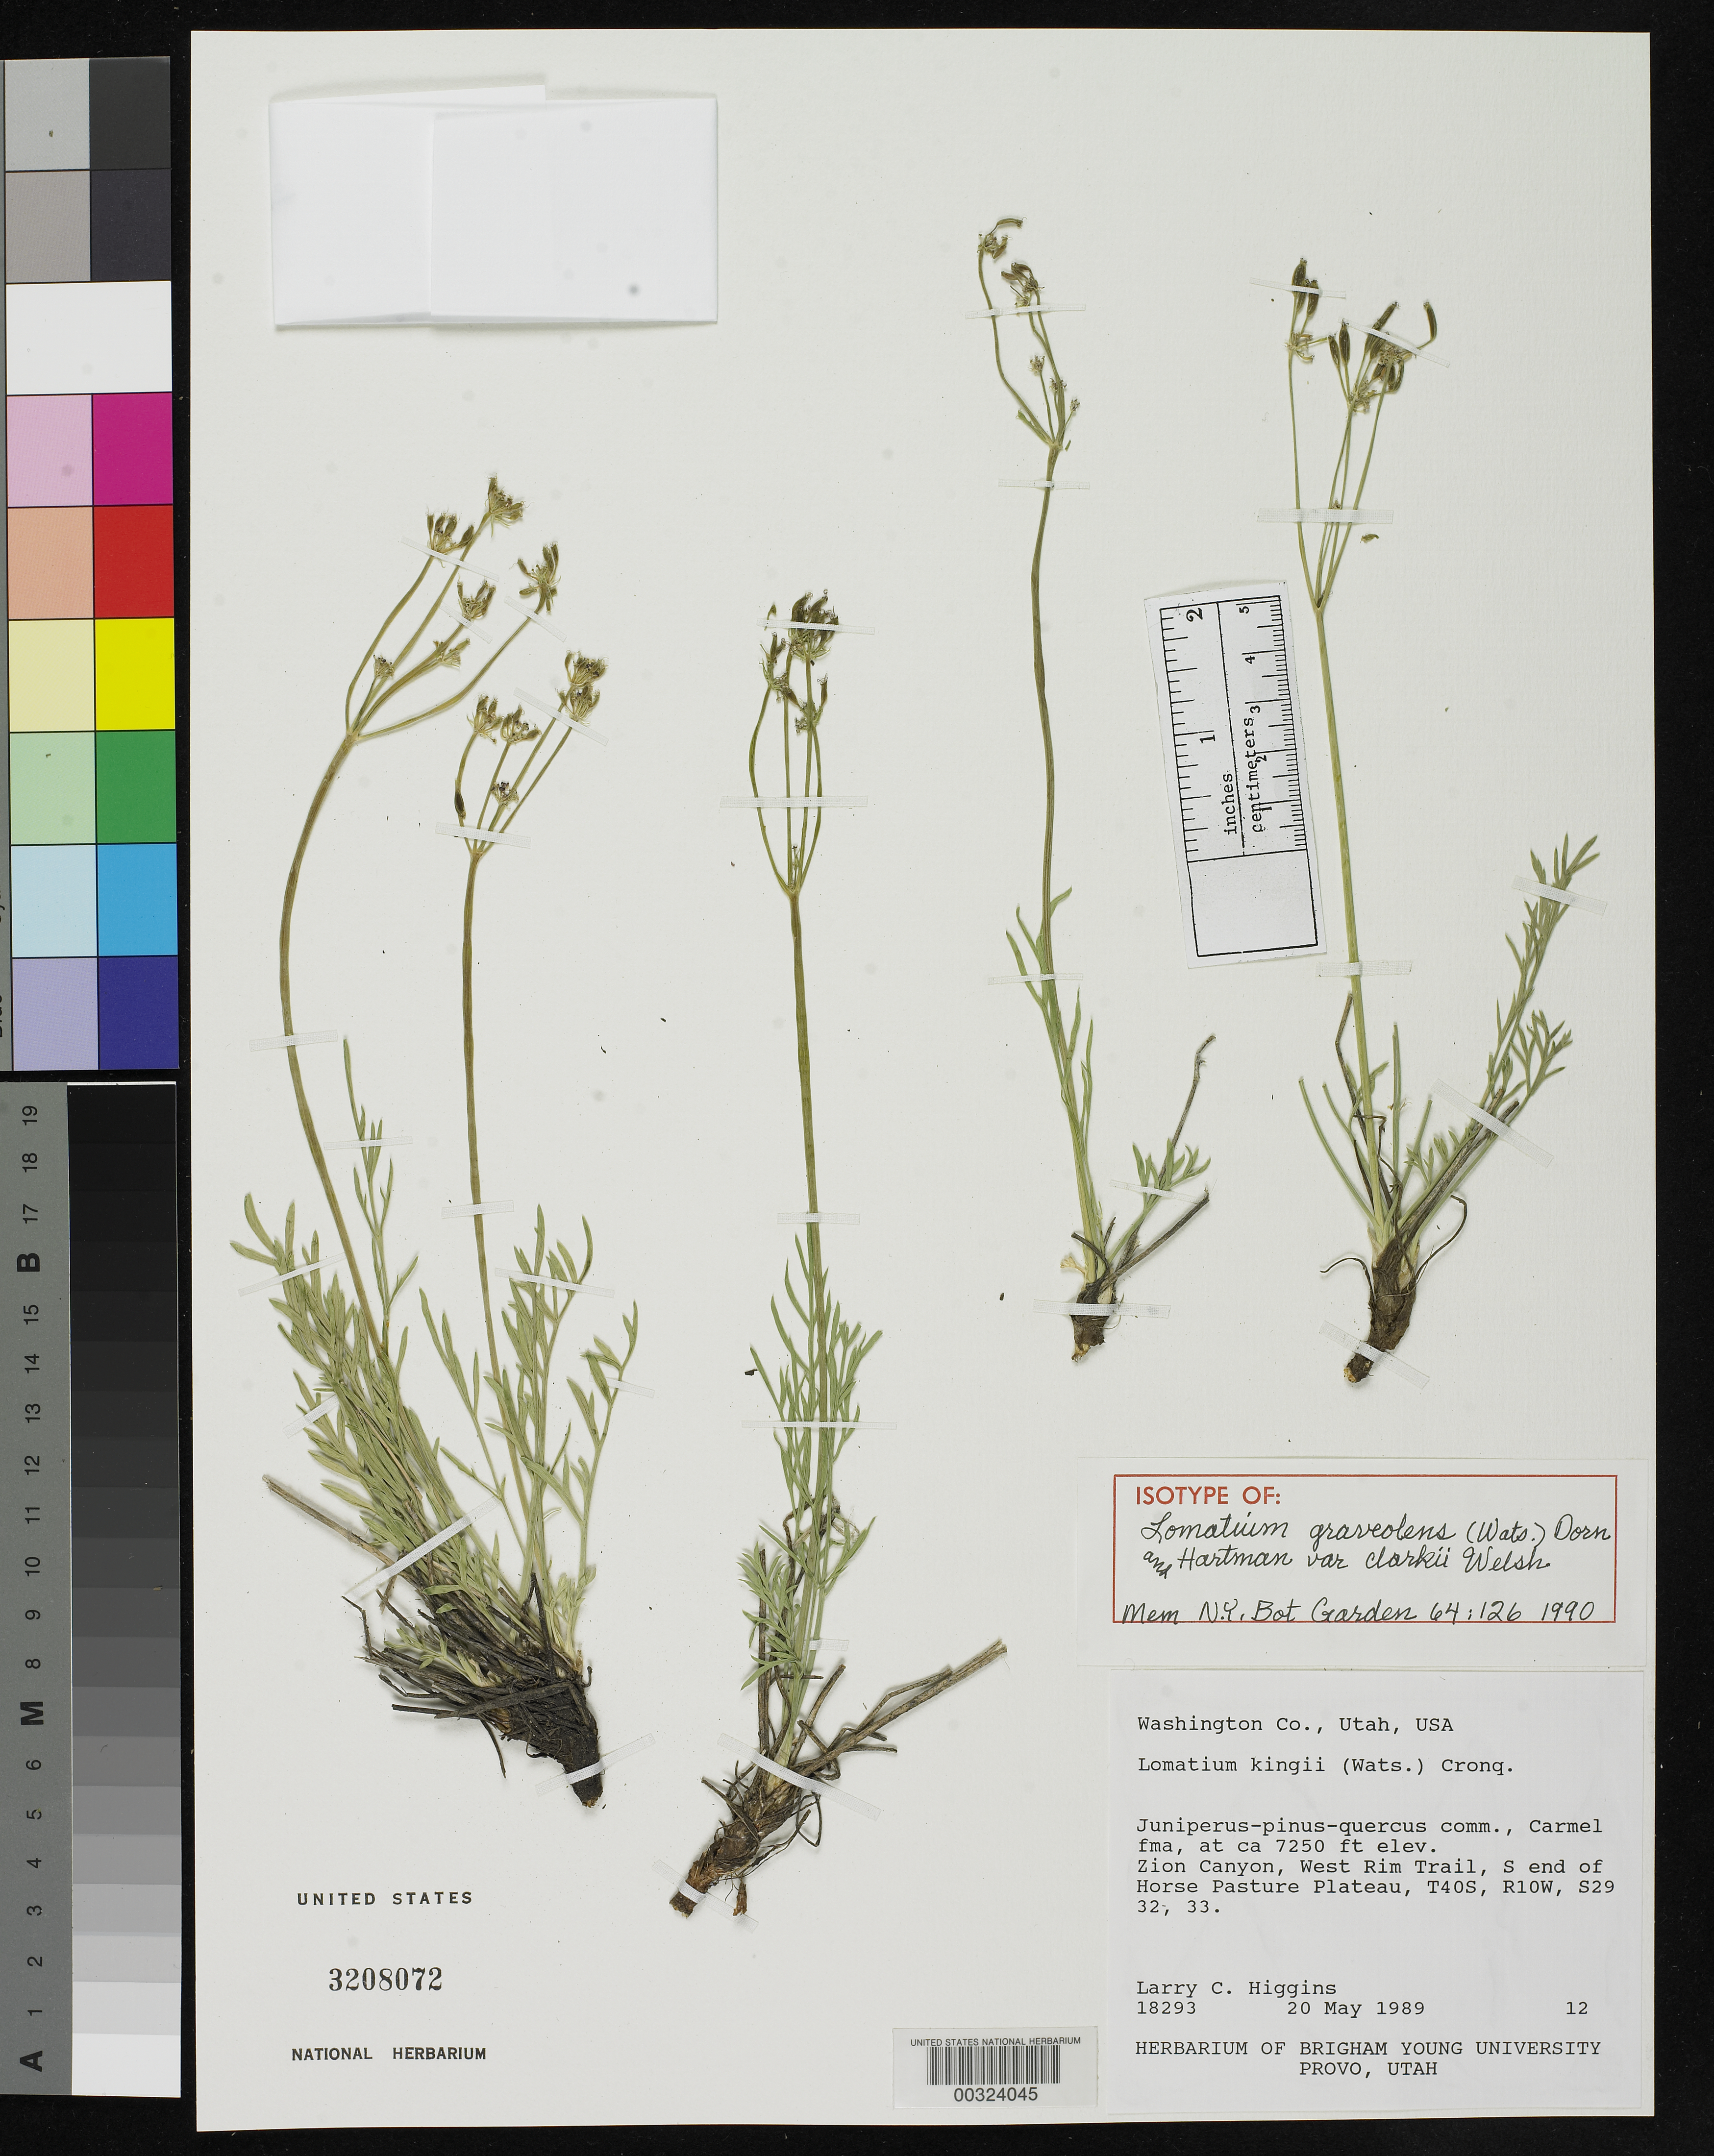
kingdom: Plantae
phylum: Tracheophyta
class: Magnoliopsida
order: Apiales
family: Apiaceae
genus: Lomatium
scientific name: Lomatium graveolens var. clarkii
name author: S.L. Welsh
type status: Isotype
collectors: L. Higgins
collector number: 18293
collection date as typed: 20 May 1989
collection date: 1989-05-20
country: United States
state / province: Utah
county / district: Washington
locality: Zion Canyon, west rim trail, S end of Horse Pasture Plateau.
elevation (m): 2210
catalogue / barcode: US 3208072